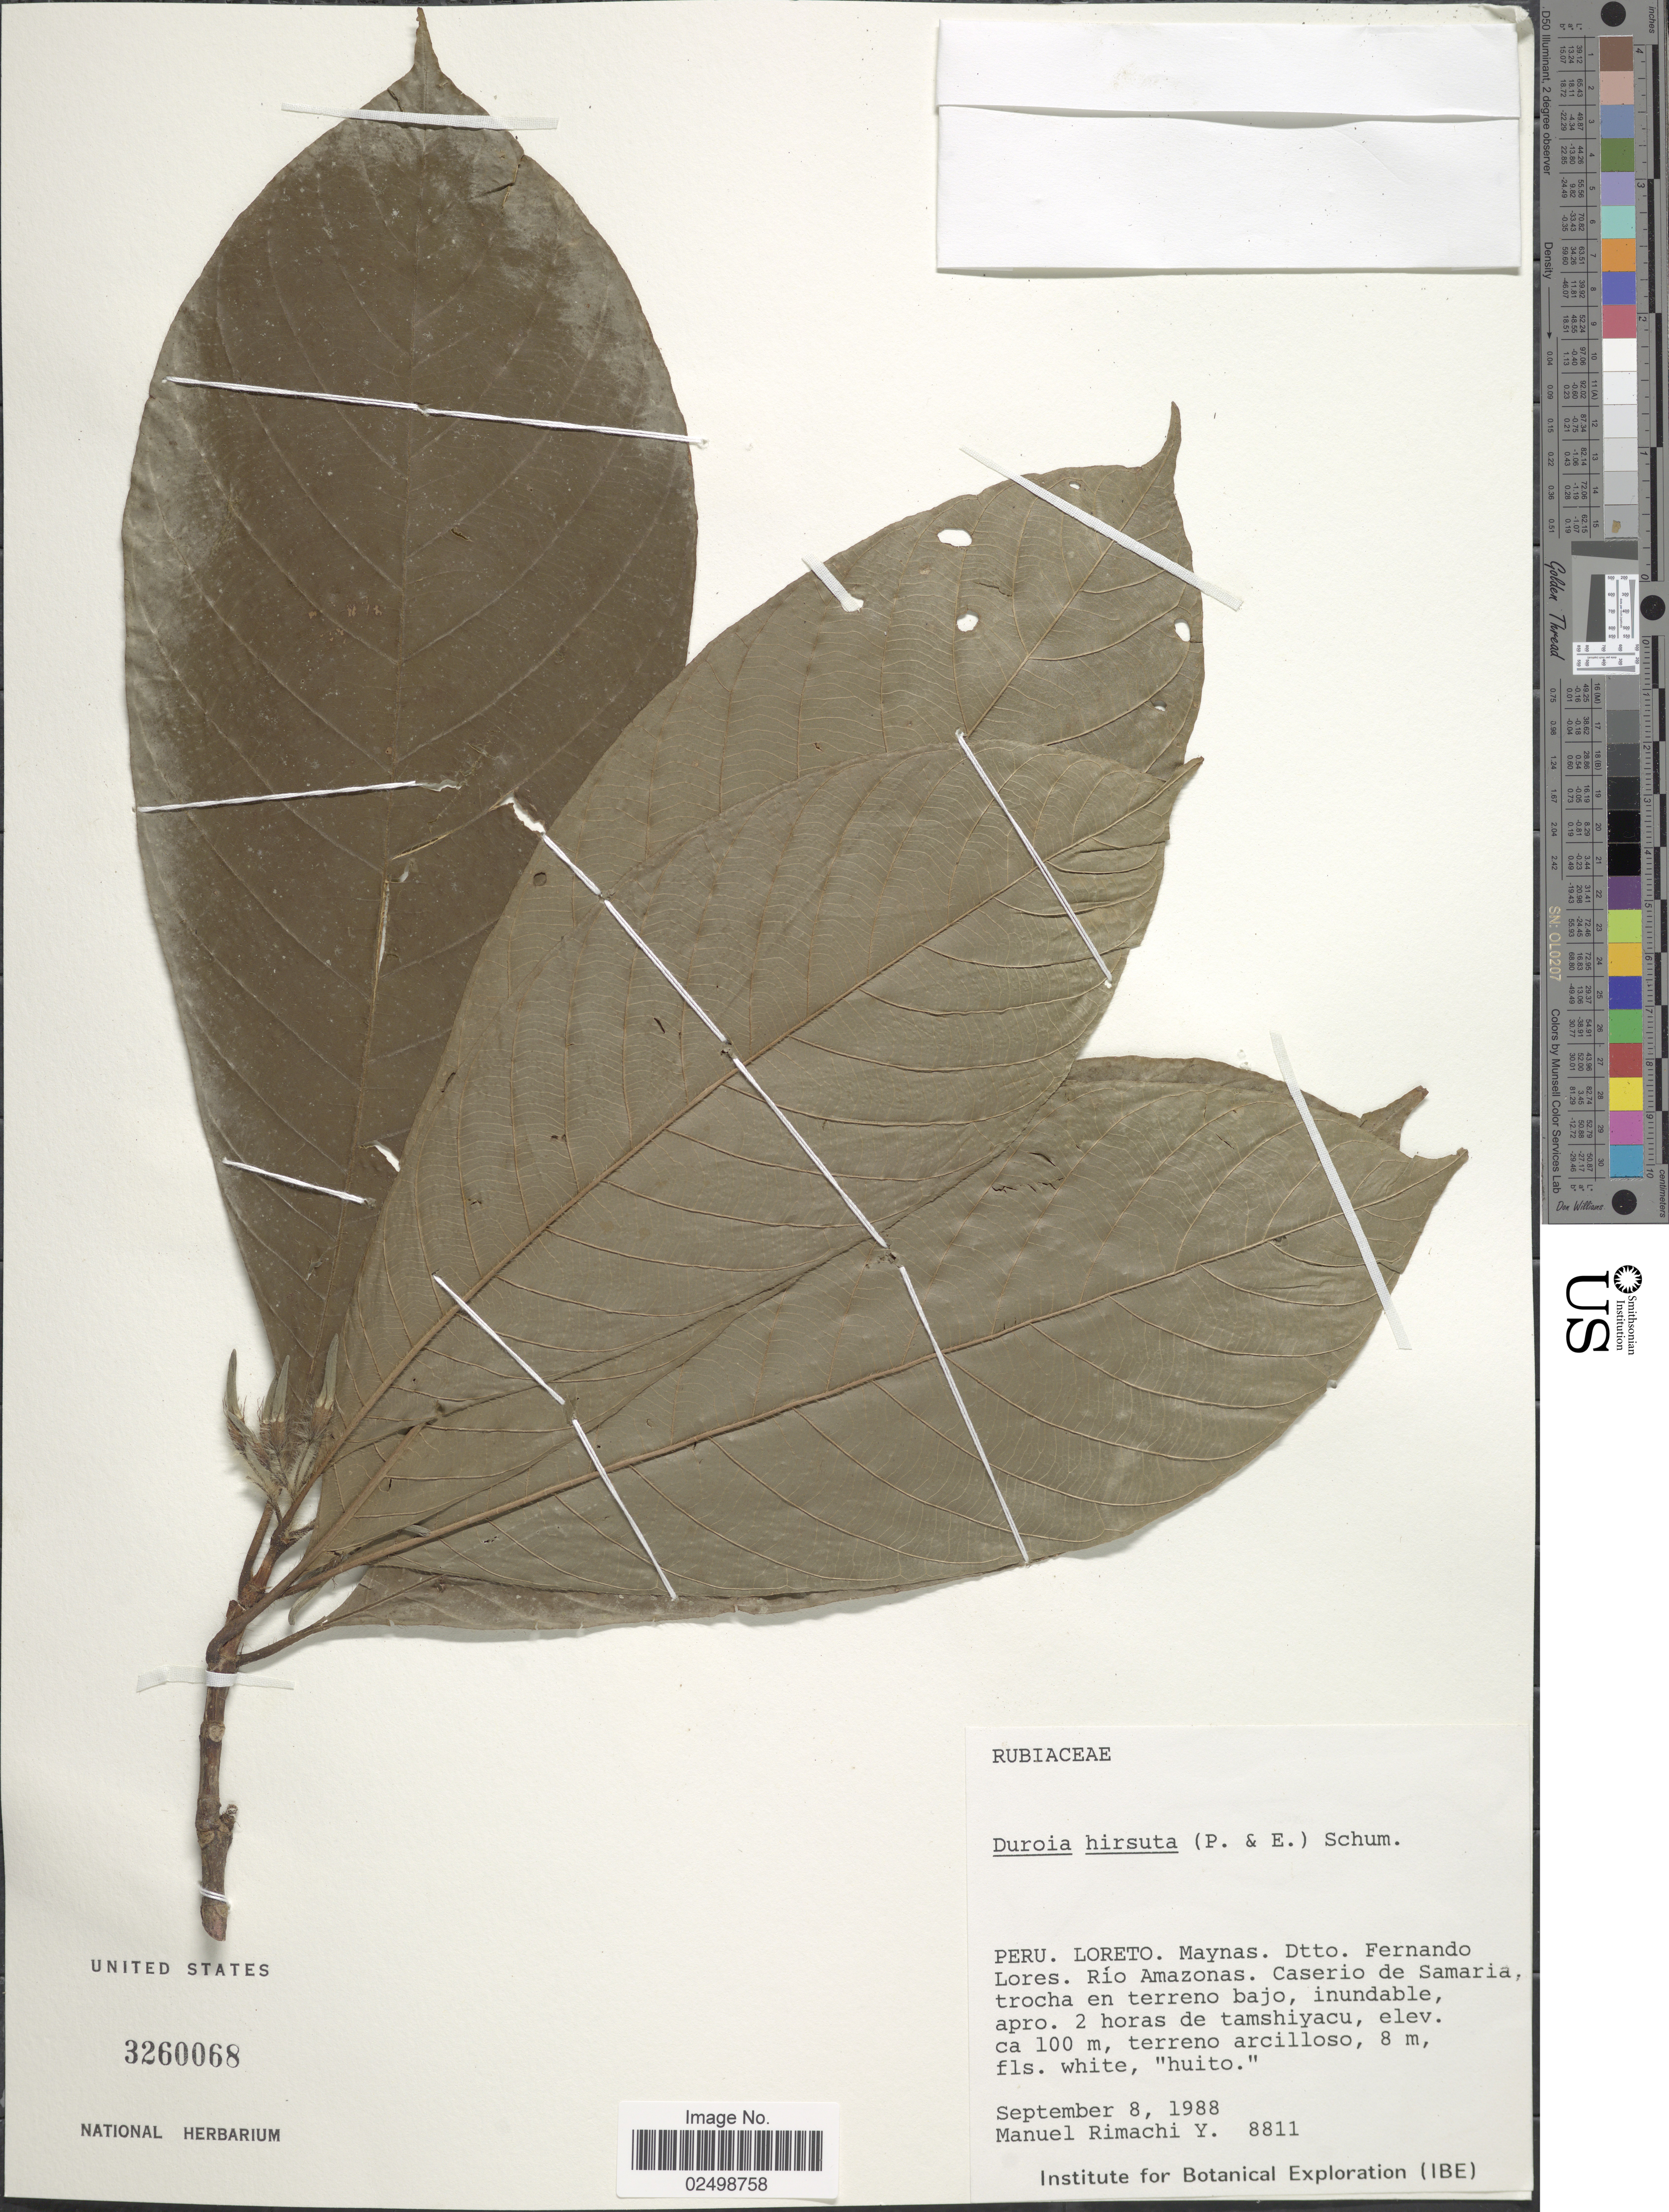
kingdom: Plantae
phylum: Tracheophyta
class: Magnoliopsida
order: Gentianales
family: Rubiaceae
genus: Duroia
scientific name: Duroia hirsuta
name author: (Poepp.) K. Schum.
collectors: M. Rimachi Y.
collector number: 8811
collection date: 1988-09-08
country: Peru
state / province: Loreto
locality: Maynas. Dtto. Fernando Lores. Rio Amazonas. Caserio de Samaria, trocha en terreno bajo.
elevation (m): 100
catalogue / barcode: US 3260068